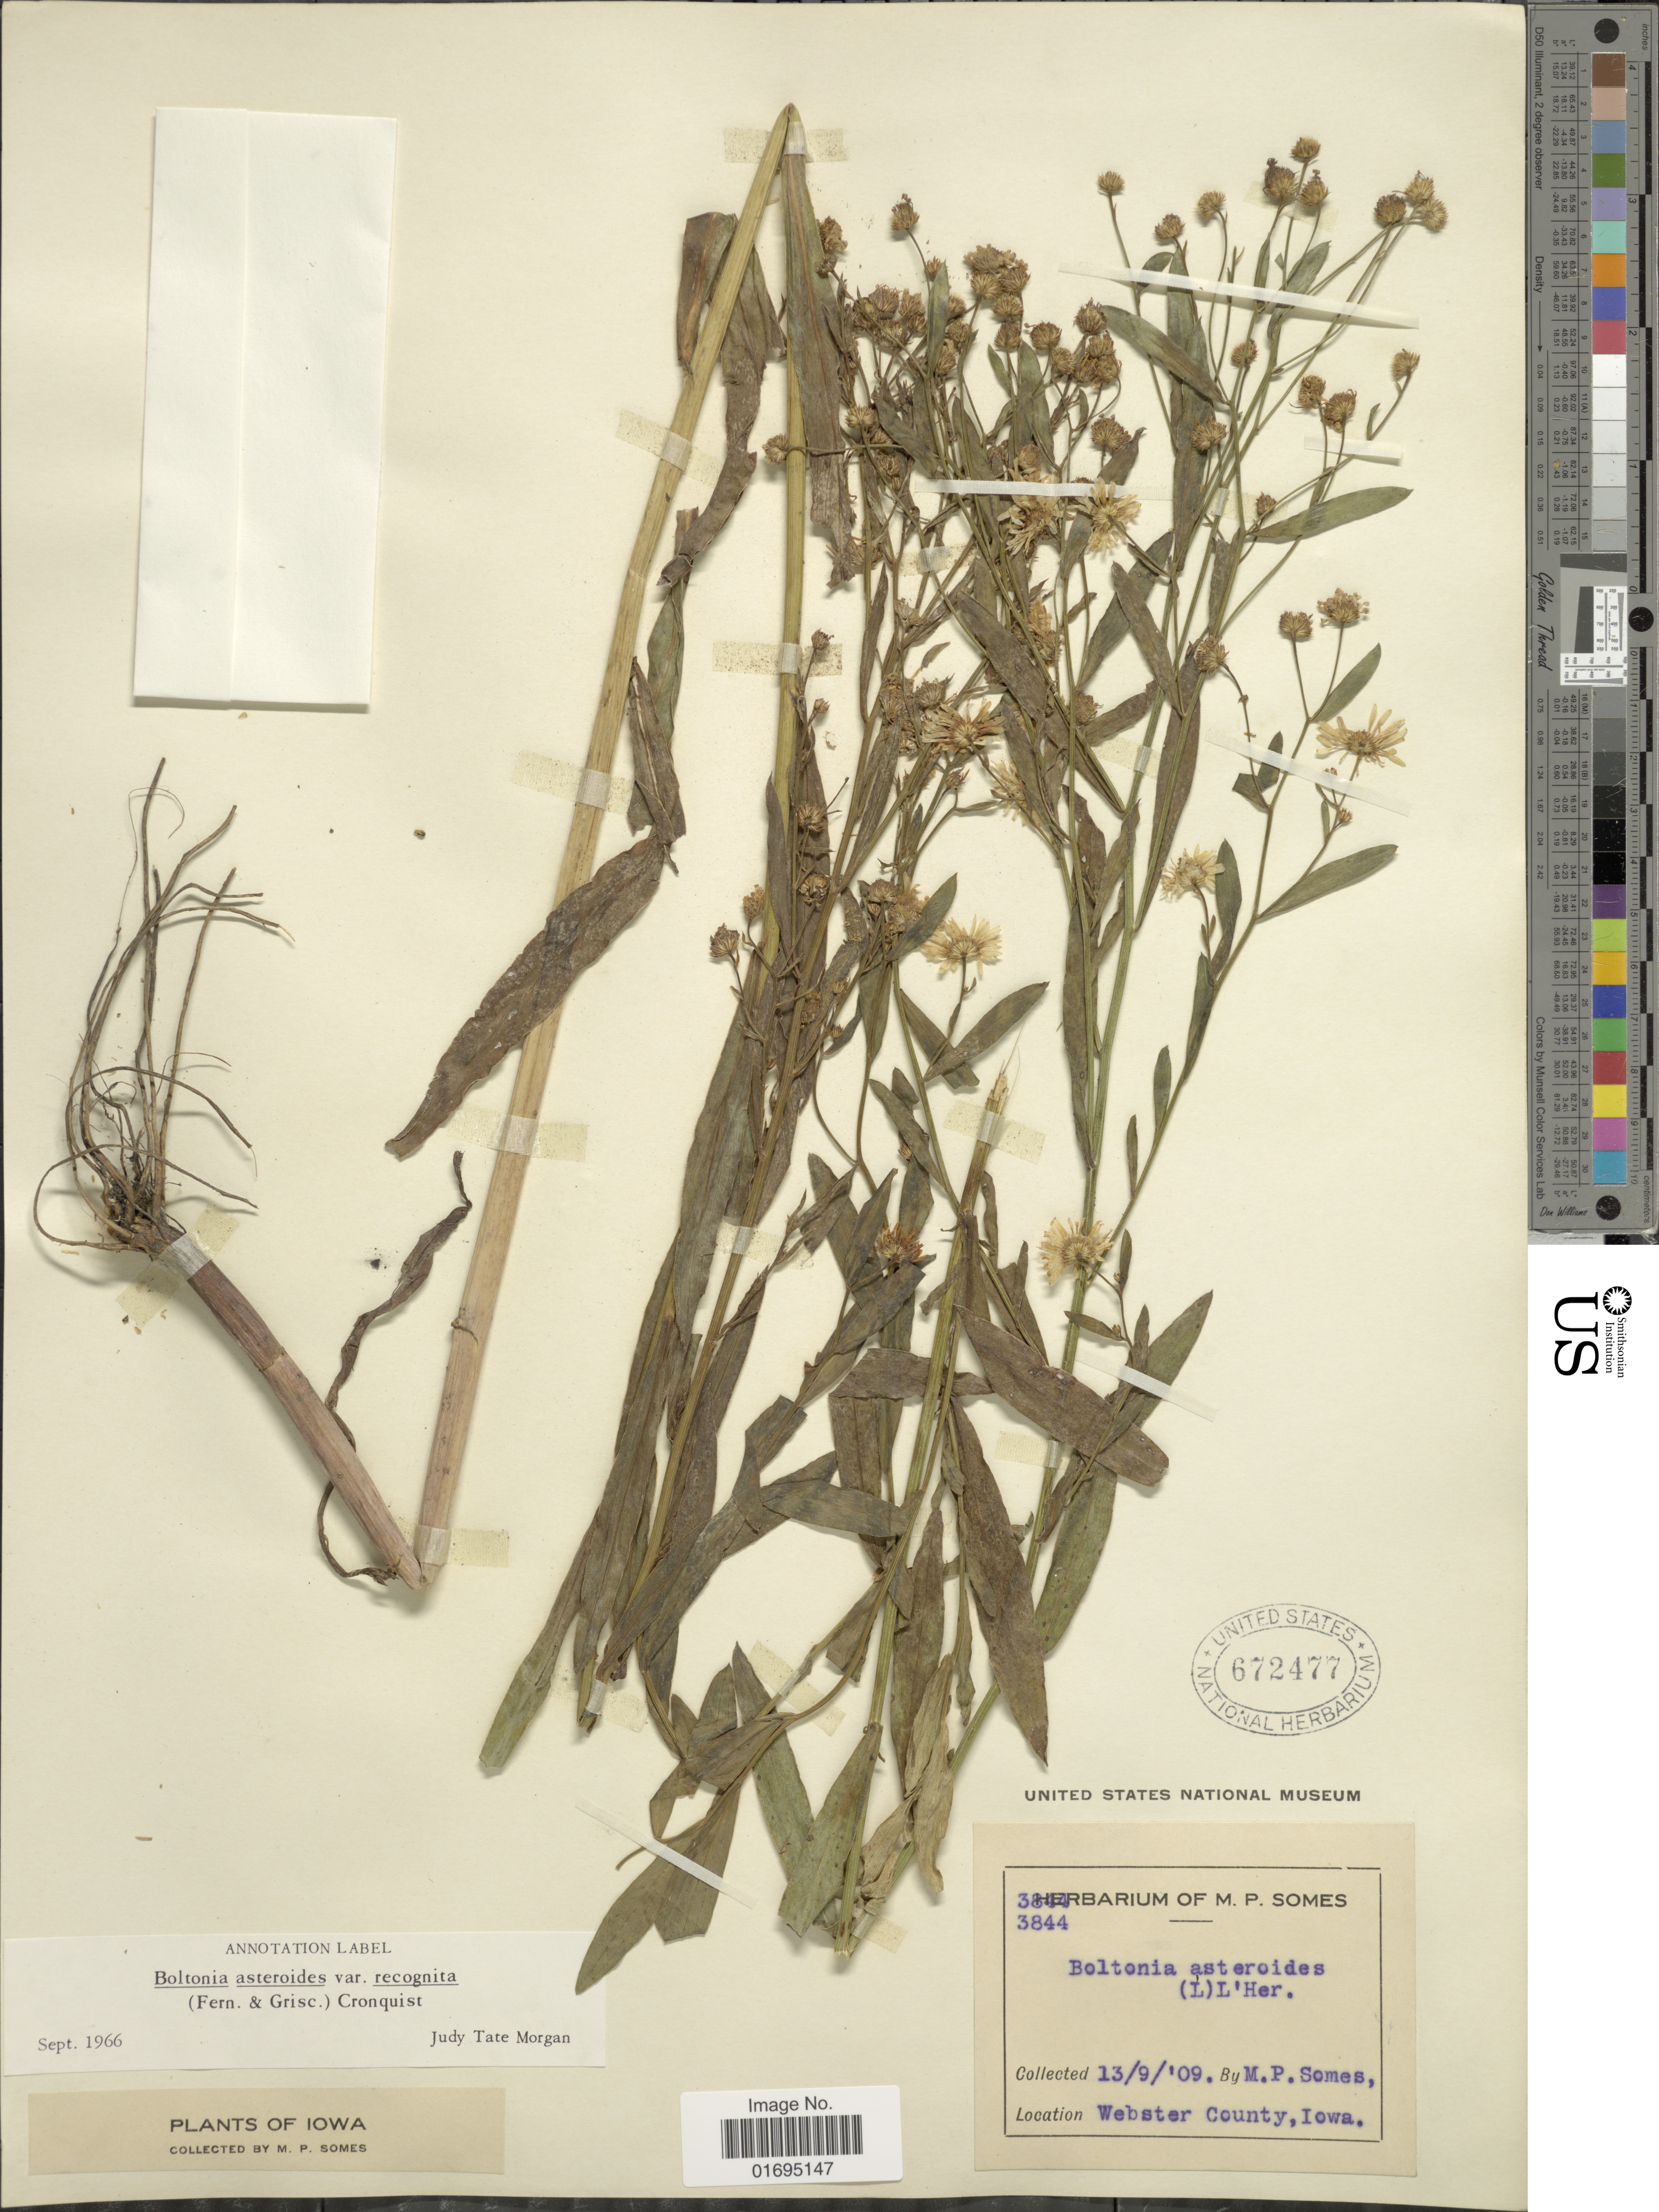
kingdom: Plantae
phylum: Tracheophyta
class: Magnoliopsida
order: Asterales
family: Asteraceae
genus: Boltonia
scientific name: Boltonia asteroides var. recognita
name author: (Fernald & Griscom) Cronq.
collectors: M. Somes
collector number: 3844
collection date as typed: Transcribed d/m/y: 13/9/9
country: United States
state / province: Iowa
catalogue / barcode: US 672477